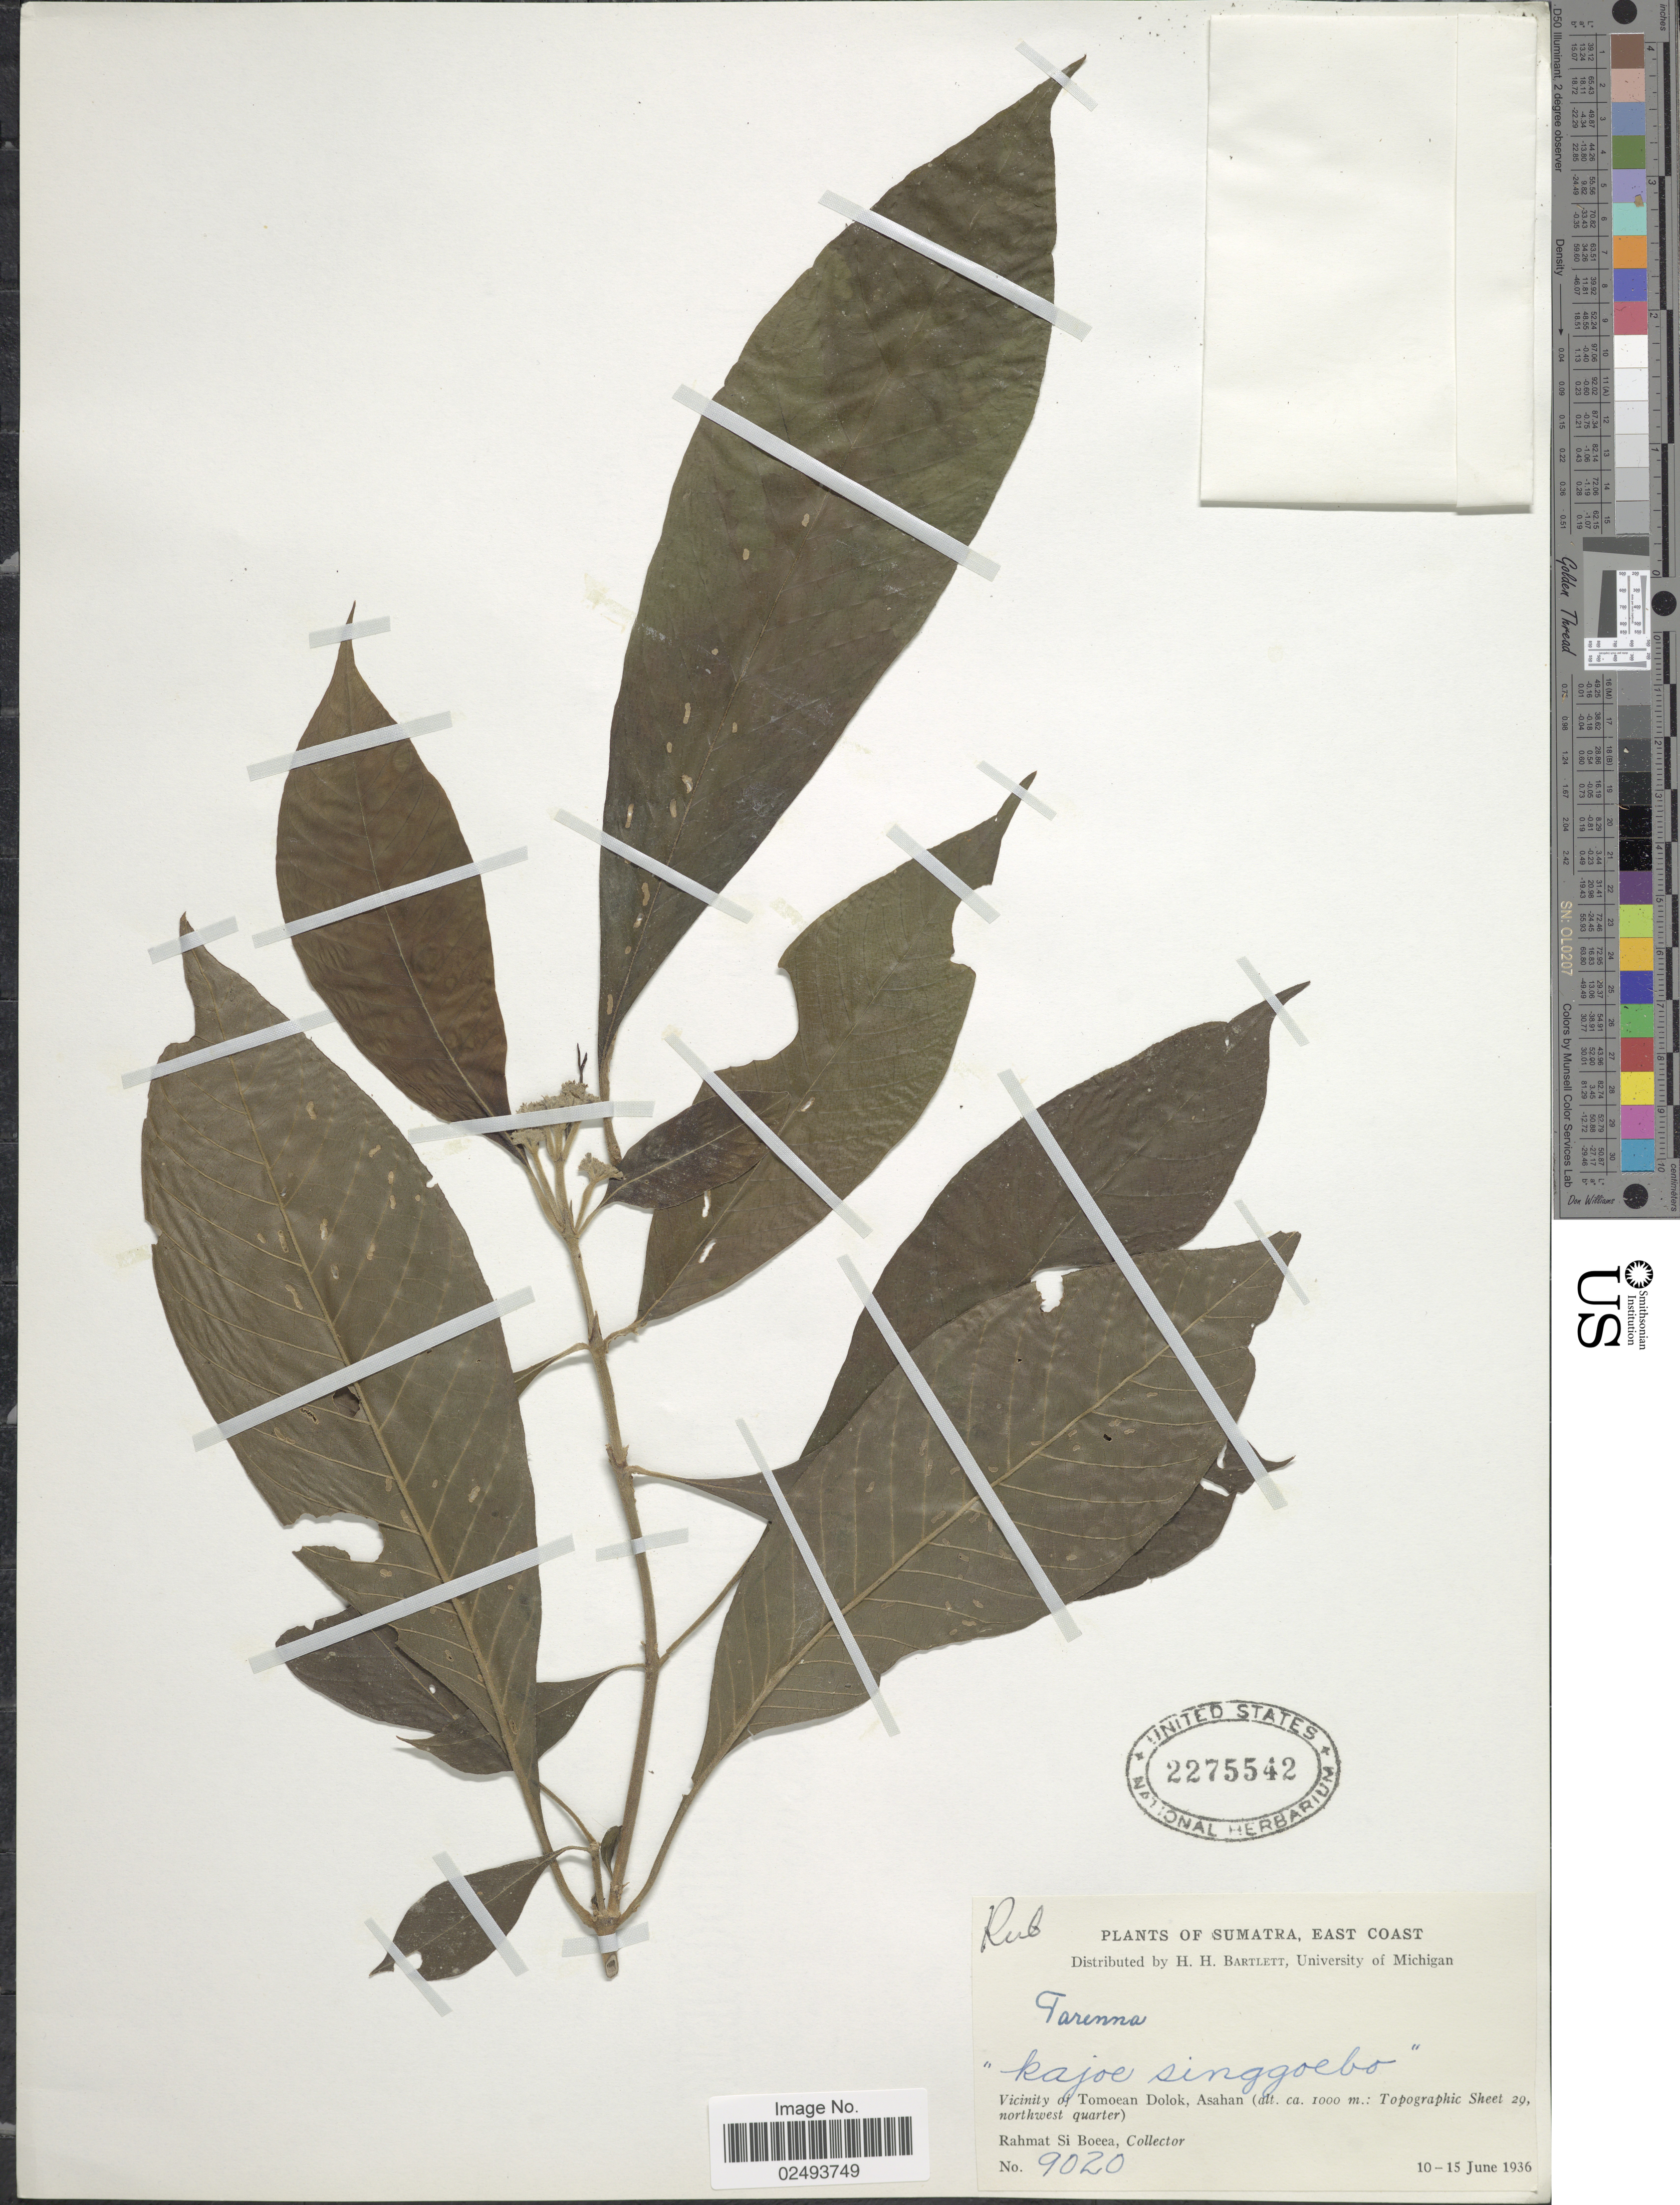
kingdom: Plantae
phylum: Tracheophyta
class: Magnoliopsida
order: Gentianales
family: Rubiaceae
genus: Tarenna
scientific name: Tarenna sp.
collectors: Rahmat Si Boeea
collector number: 9020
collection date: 1936-06-10/1936-06-15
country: Indonesia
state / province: Sumatra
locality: Sumatra, East Coast, Vicinity of Tomoean Dolok, Asahan (Topographic Sheet 29, northwest quarter)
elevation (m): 1000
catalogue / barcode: US 2275542